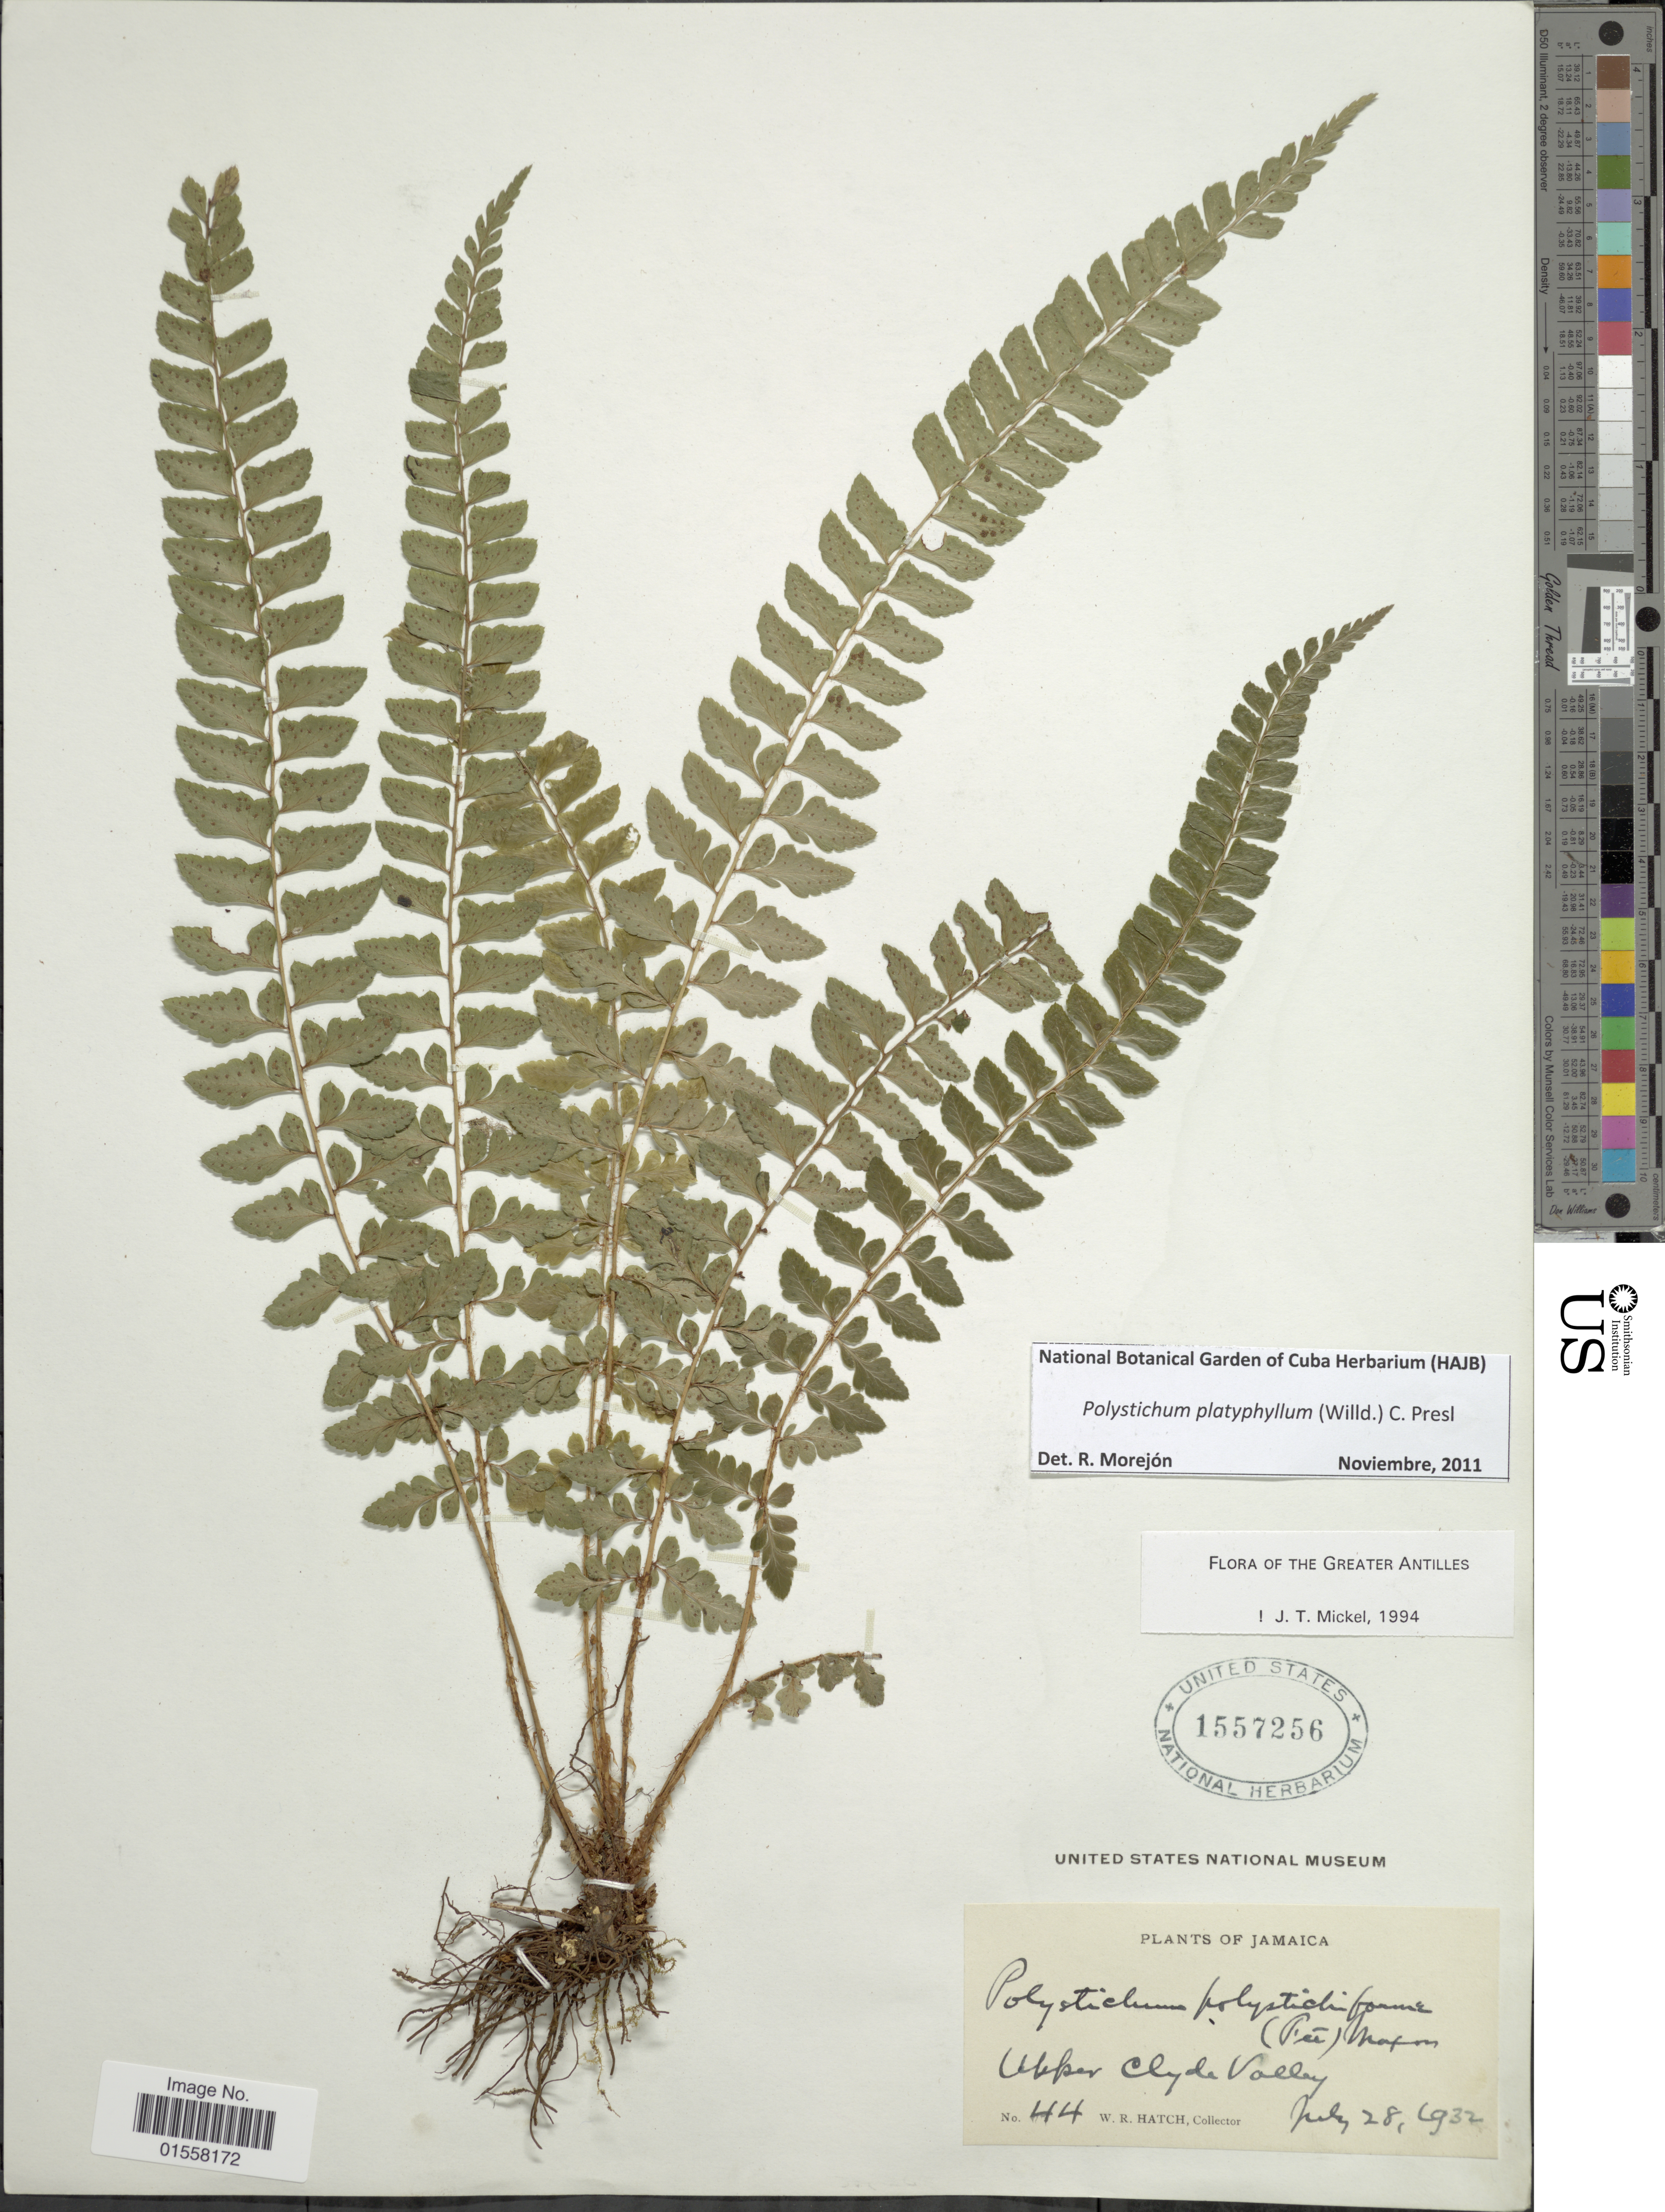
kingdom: Plantae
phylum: Tracheophyta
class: Polypodiopsida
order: Polypodiales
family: Dryopteridaceae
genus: Polystichum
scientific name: Polystichum platyphyllum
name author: (Willd.) C. Presl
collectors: W. Hatch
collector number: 44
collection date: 1932-07-28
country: Jamaica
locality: Jamaica, Upper Clyde Valley.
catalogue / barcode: US 1557256